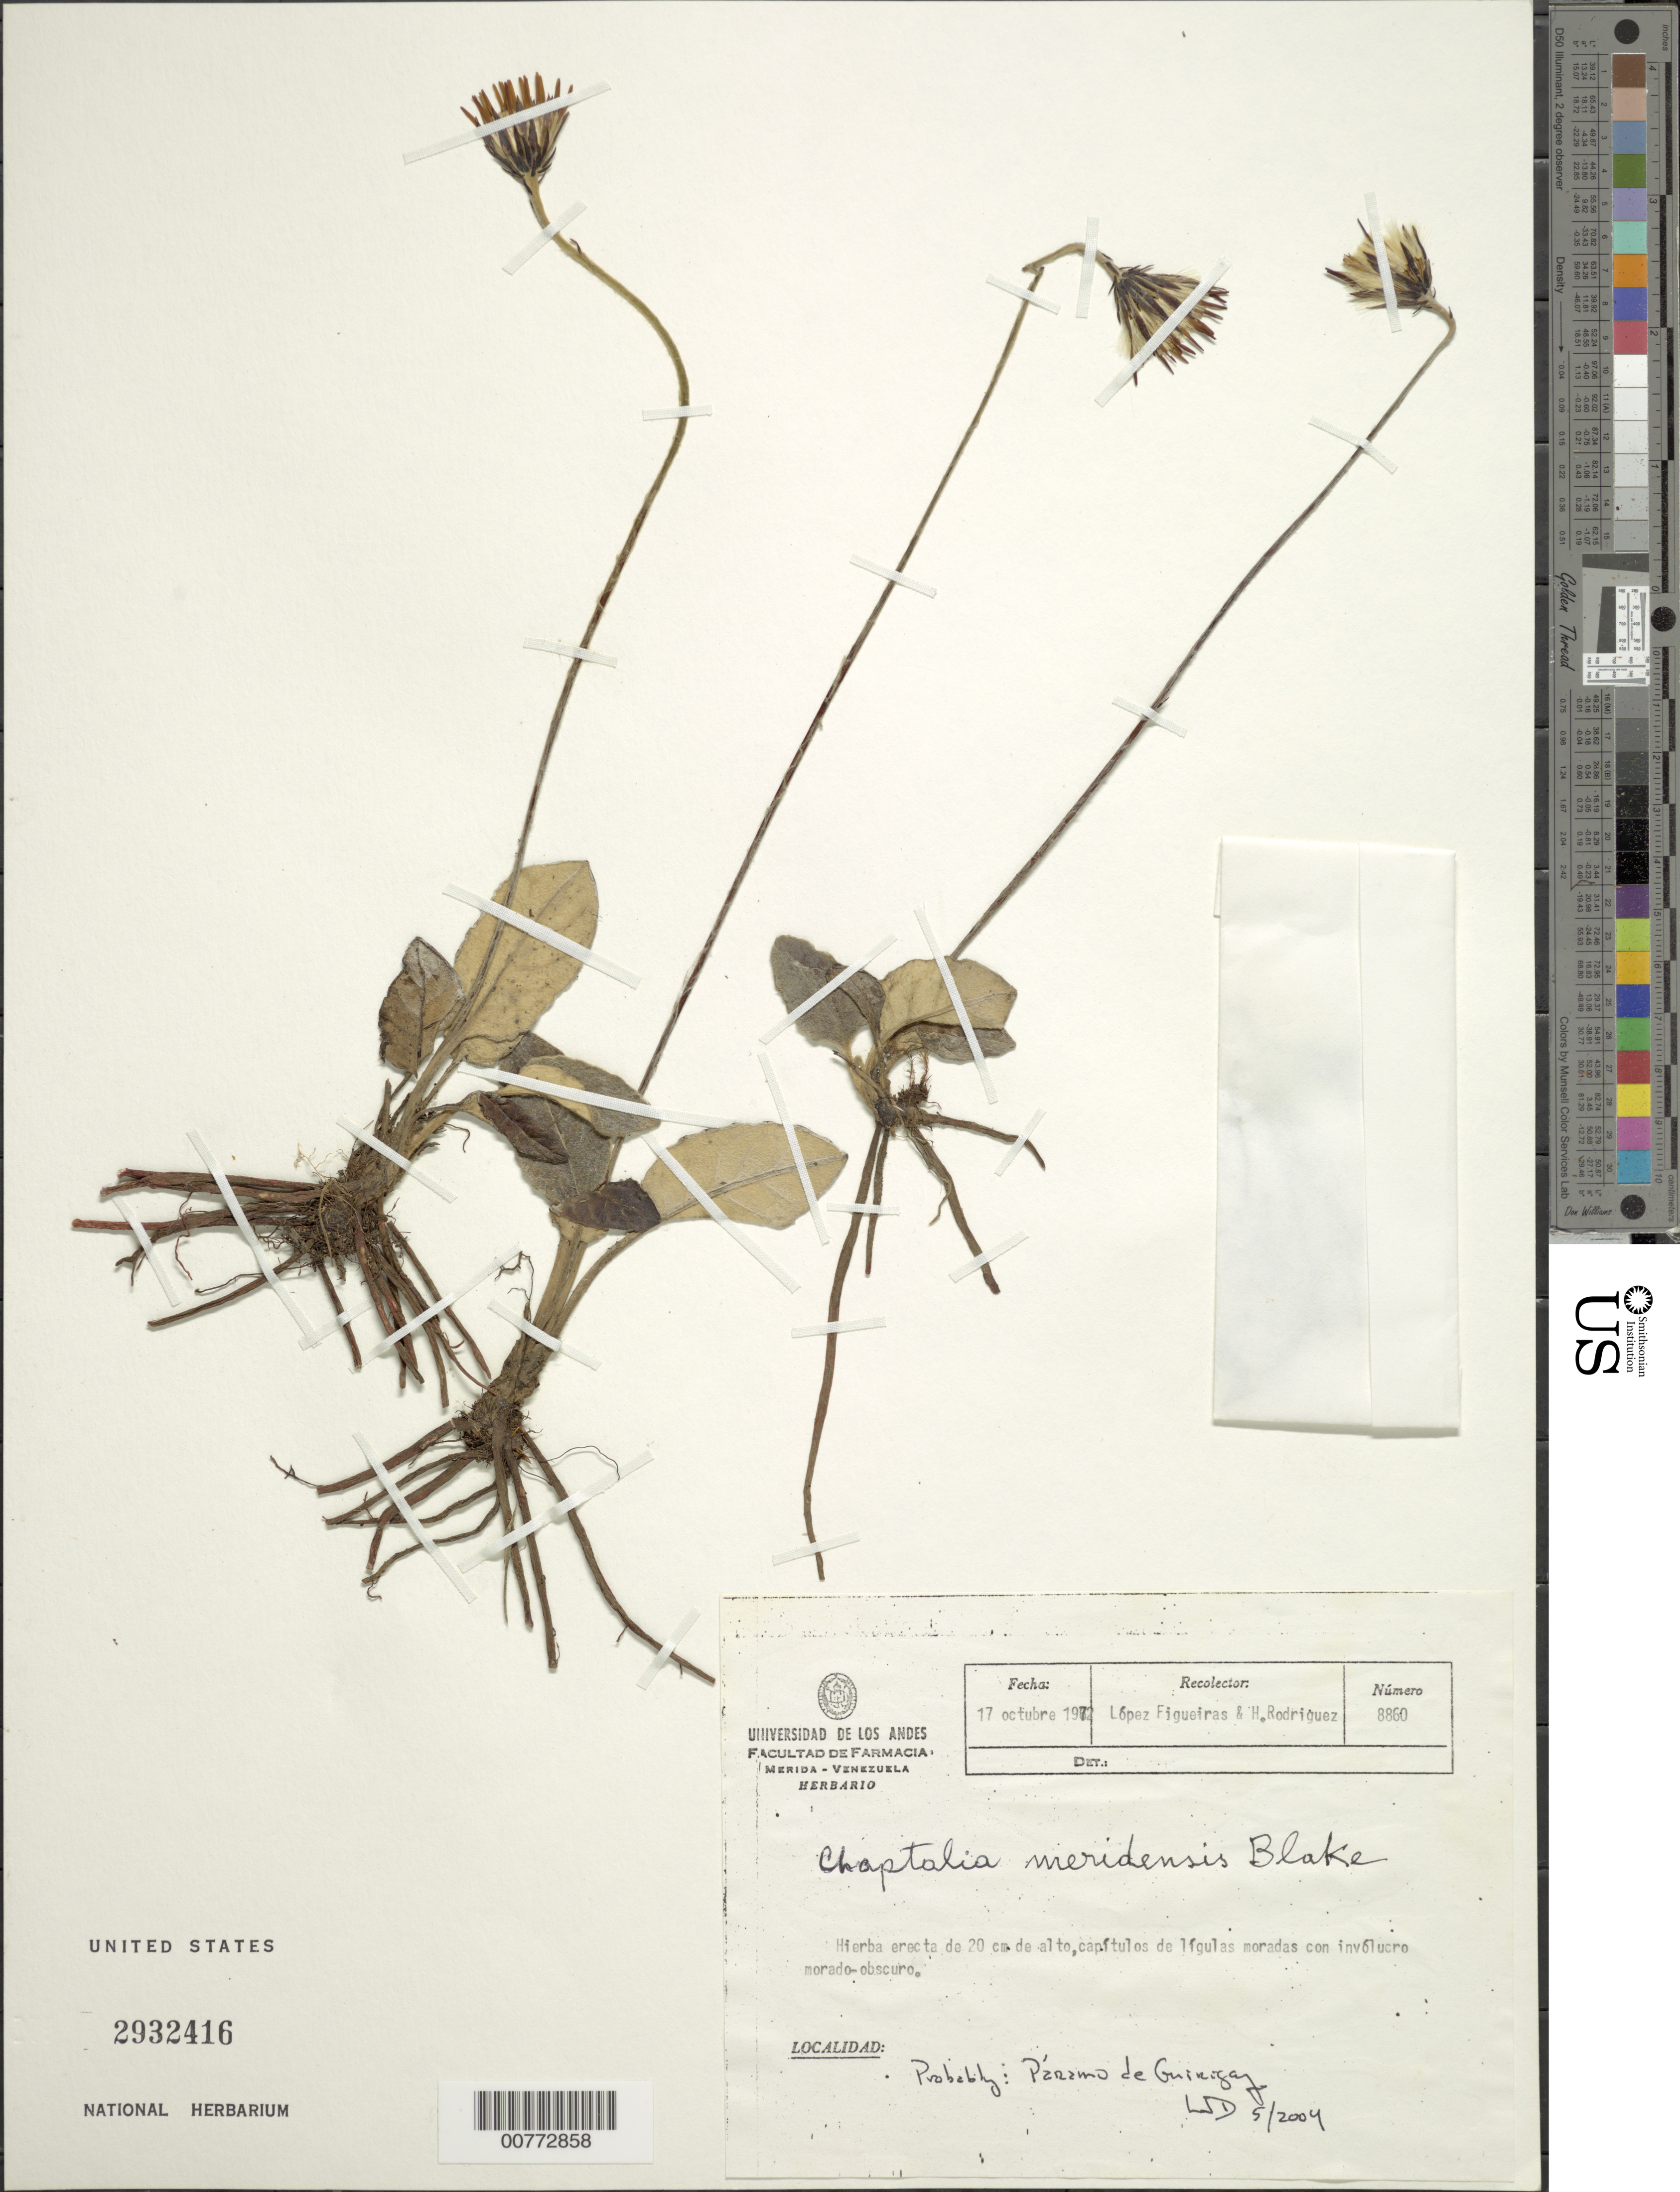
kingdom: Plantae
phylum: Tracheophyta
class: Magnoliopsida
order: Asterales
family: Asteraceae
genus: Chaptalia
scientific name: Chaptalia meridensis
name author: S.F. Blake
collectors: M. López Figueiras & H. Rodriguez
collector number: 8860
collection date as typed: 17 Oct 1972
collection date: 1972-10-17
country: Venezuela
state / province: Trujillo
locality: Probably: Páramo de Guirigay (L.J.Dorr 5/2004).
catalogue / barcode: US 2932416